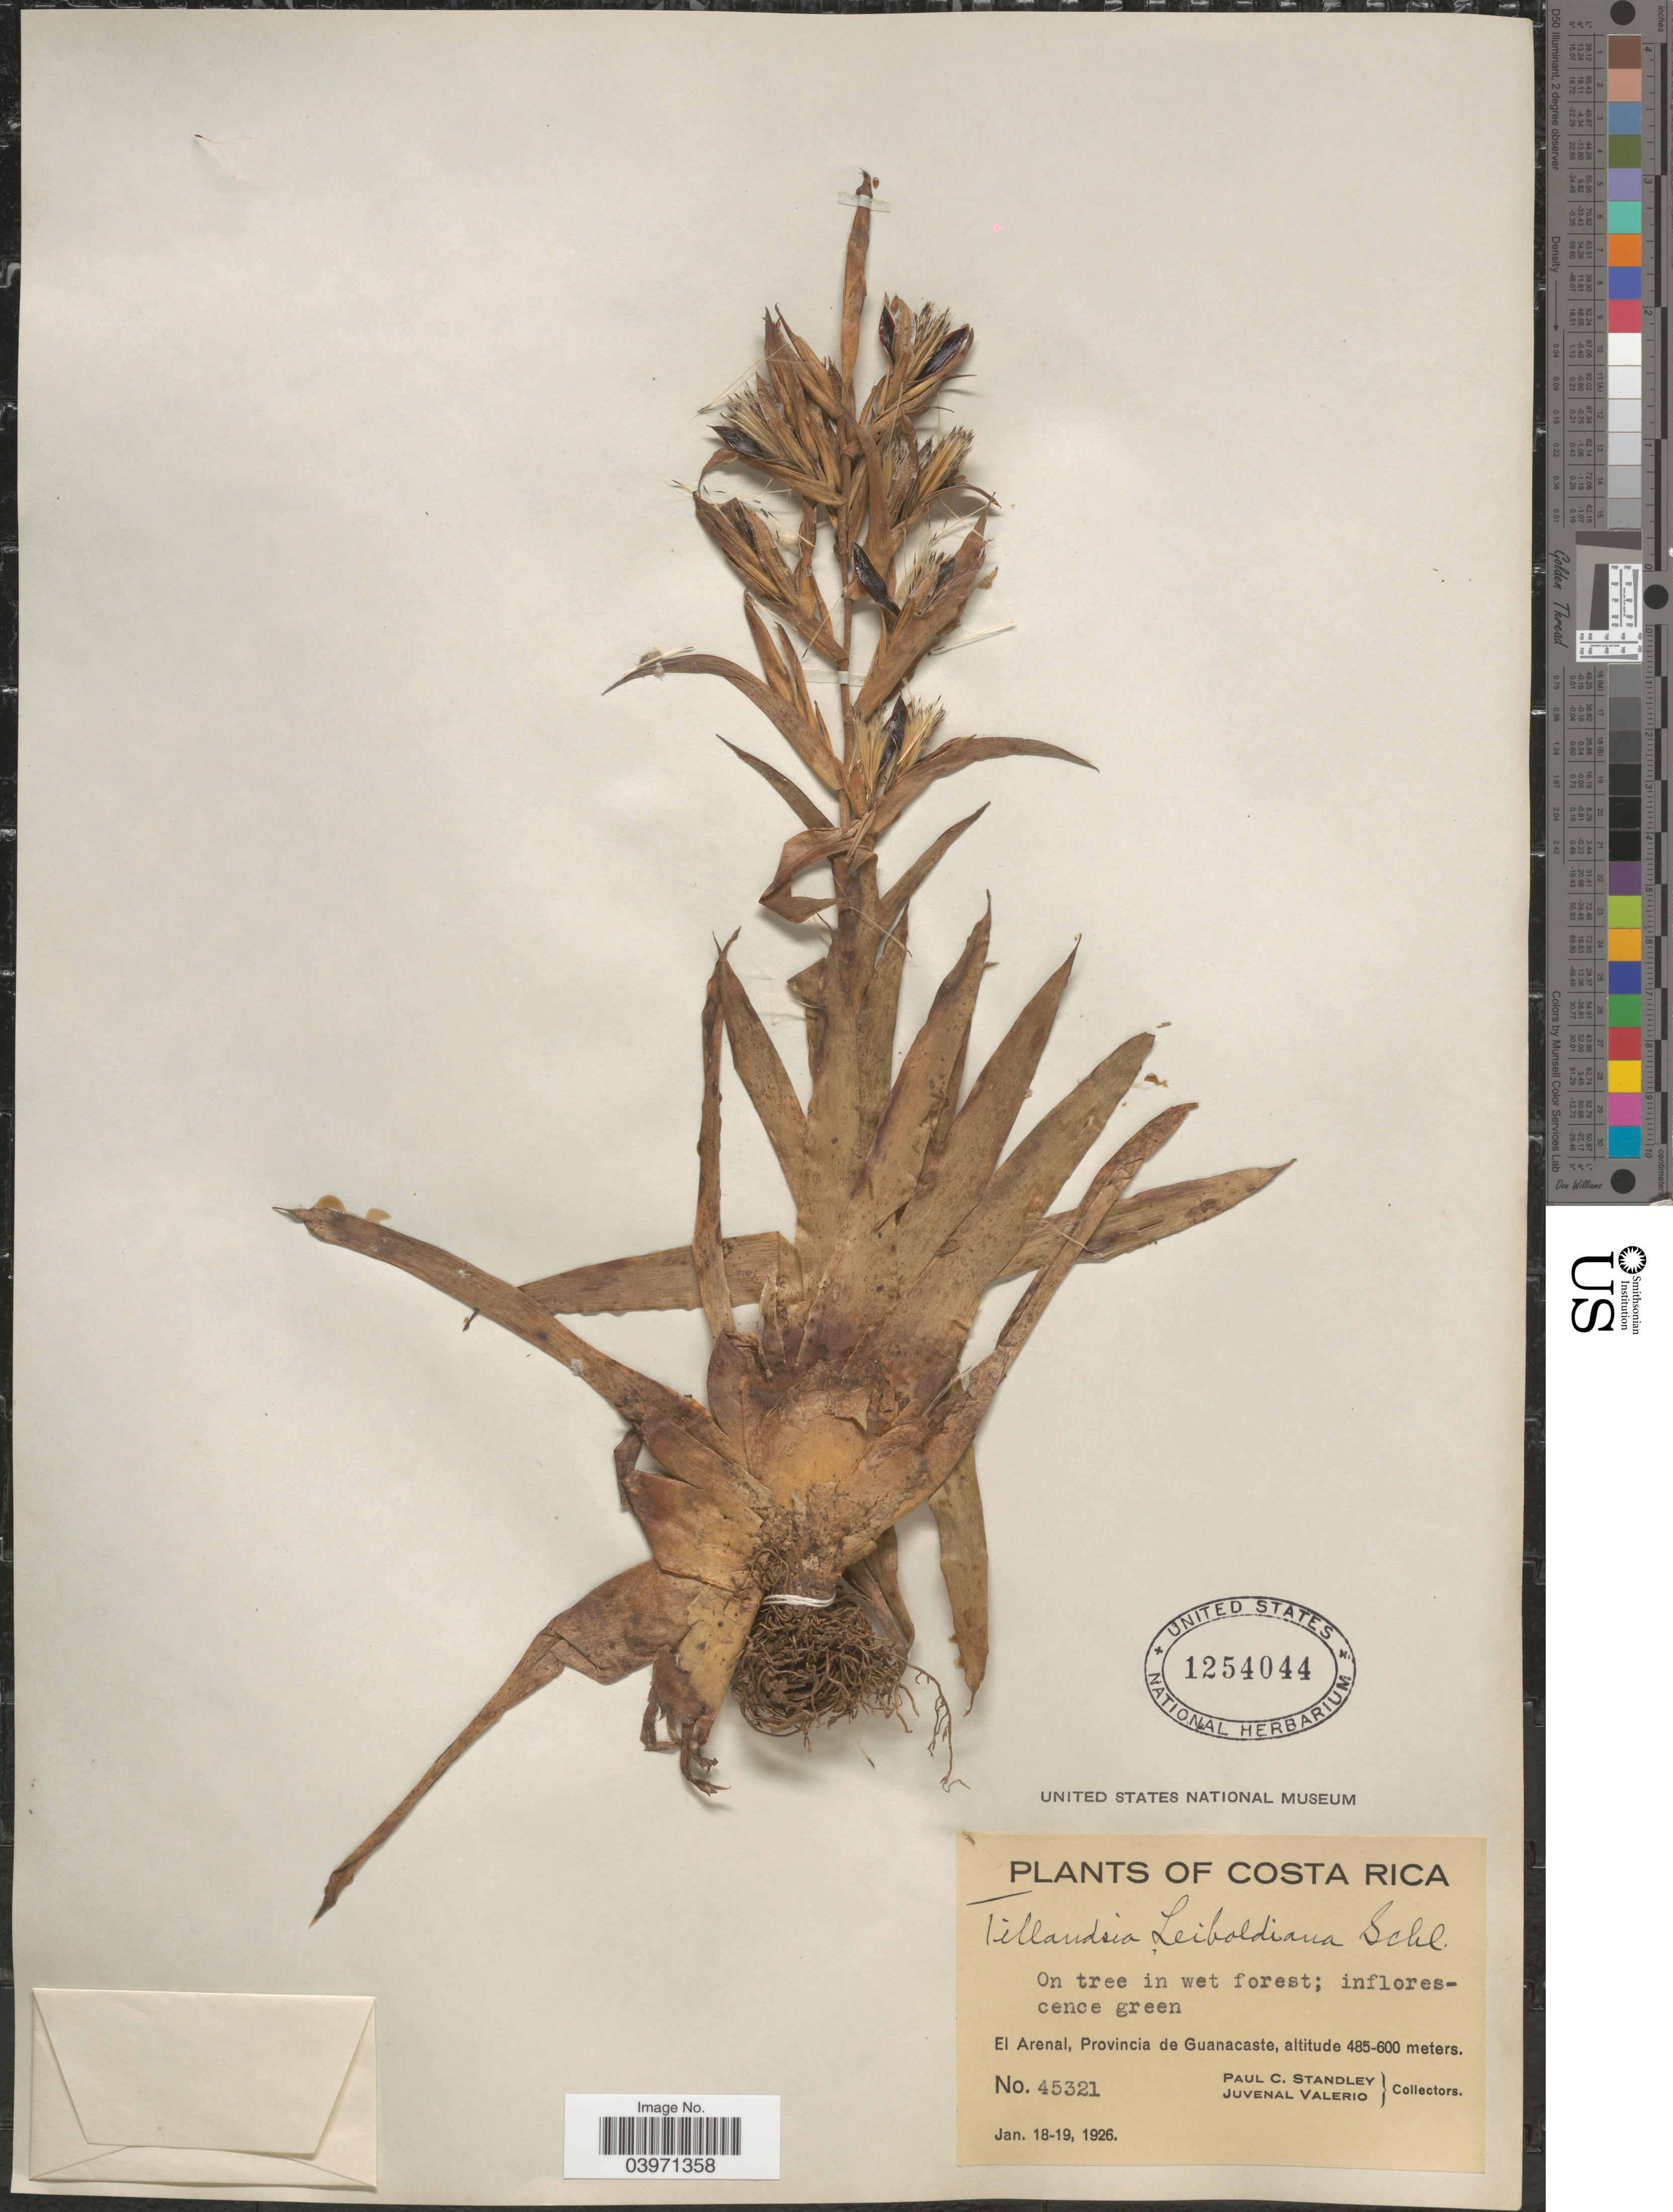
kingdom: Plantae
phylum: Tracheophyta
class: Liliopsida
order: Poales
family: Bromeliaceae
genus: Tillandsia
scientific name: Tillandsia leiboldiana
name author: Schltdl.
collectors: P. C. Standley & J. Valerio R.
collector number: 45321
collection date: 1926-01-18/1926-01-19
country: Costa Rica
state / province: Guanacaste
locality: El Arenal.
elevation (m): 485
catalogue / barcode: US 1254044